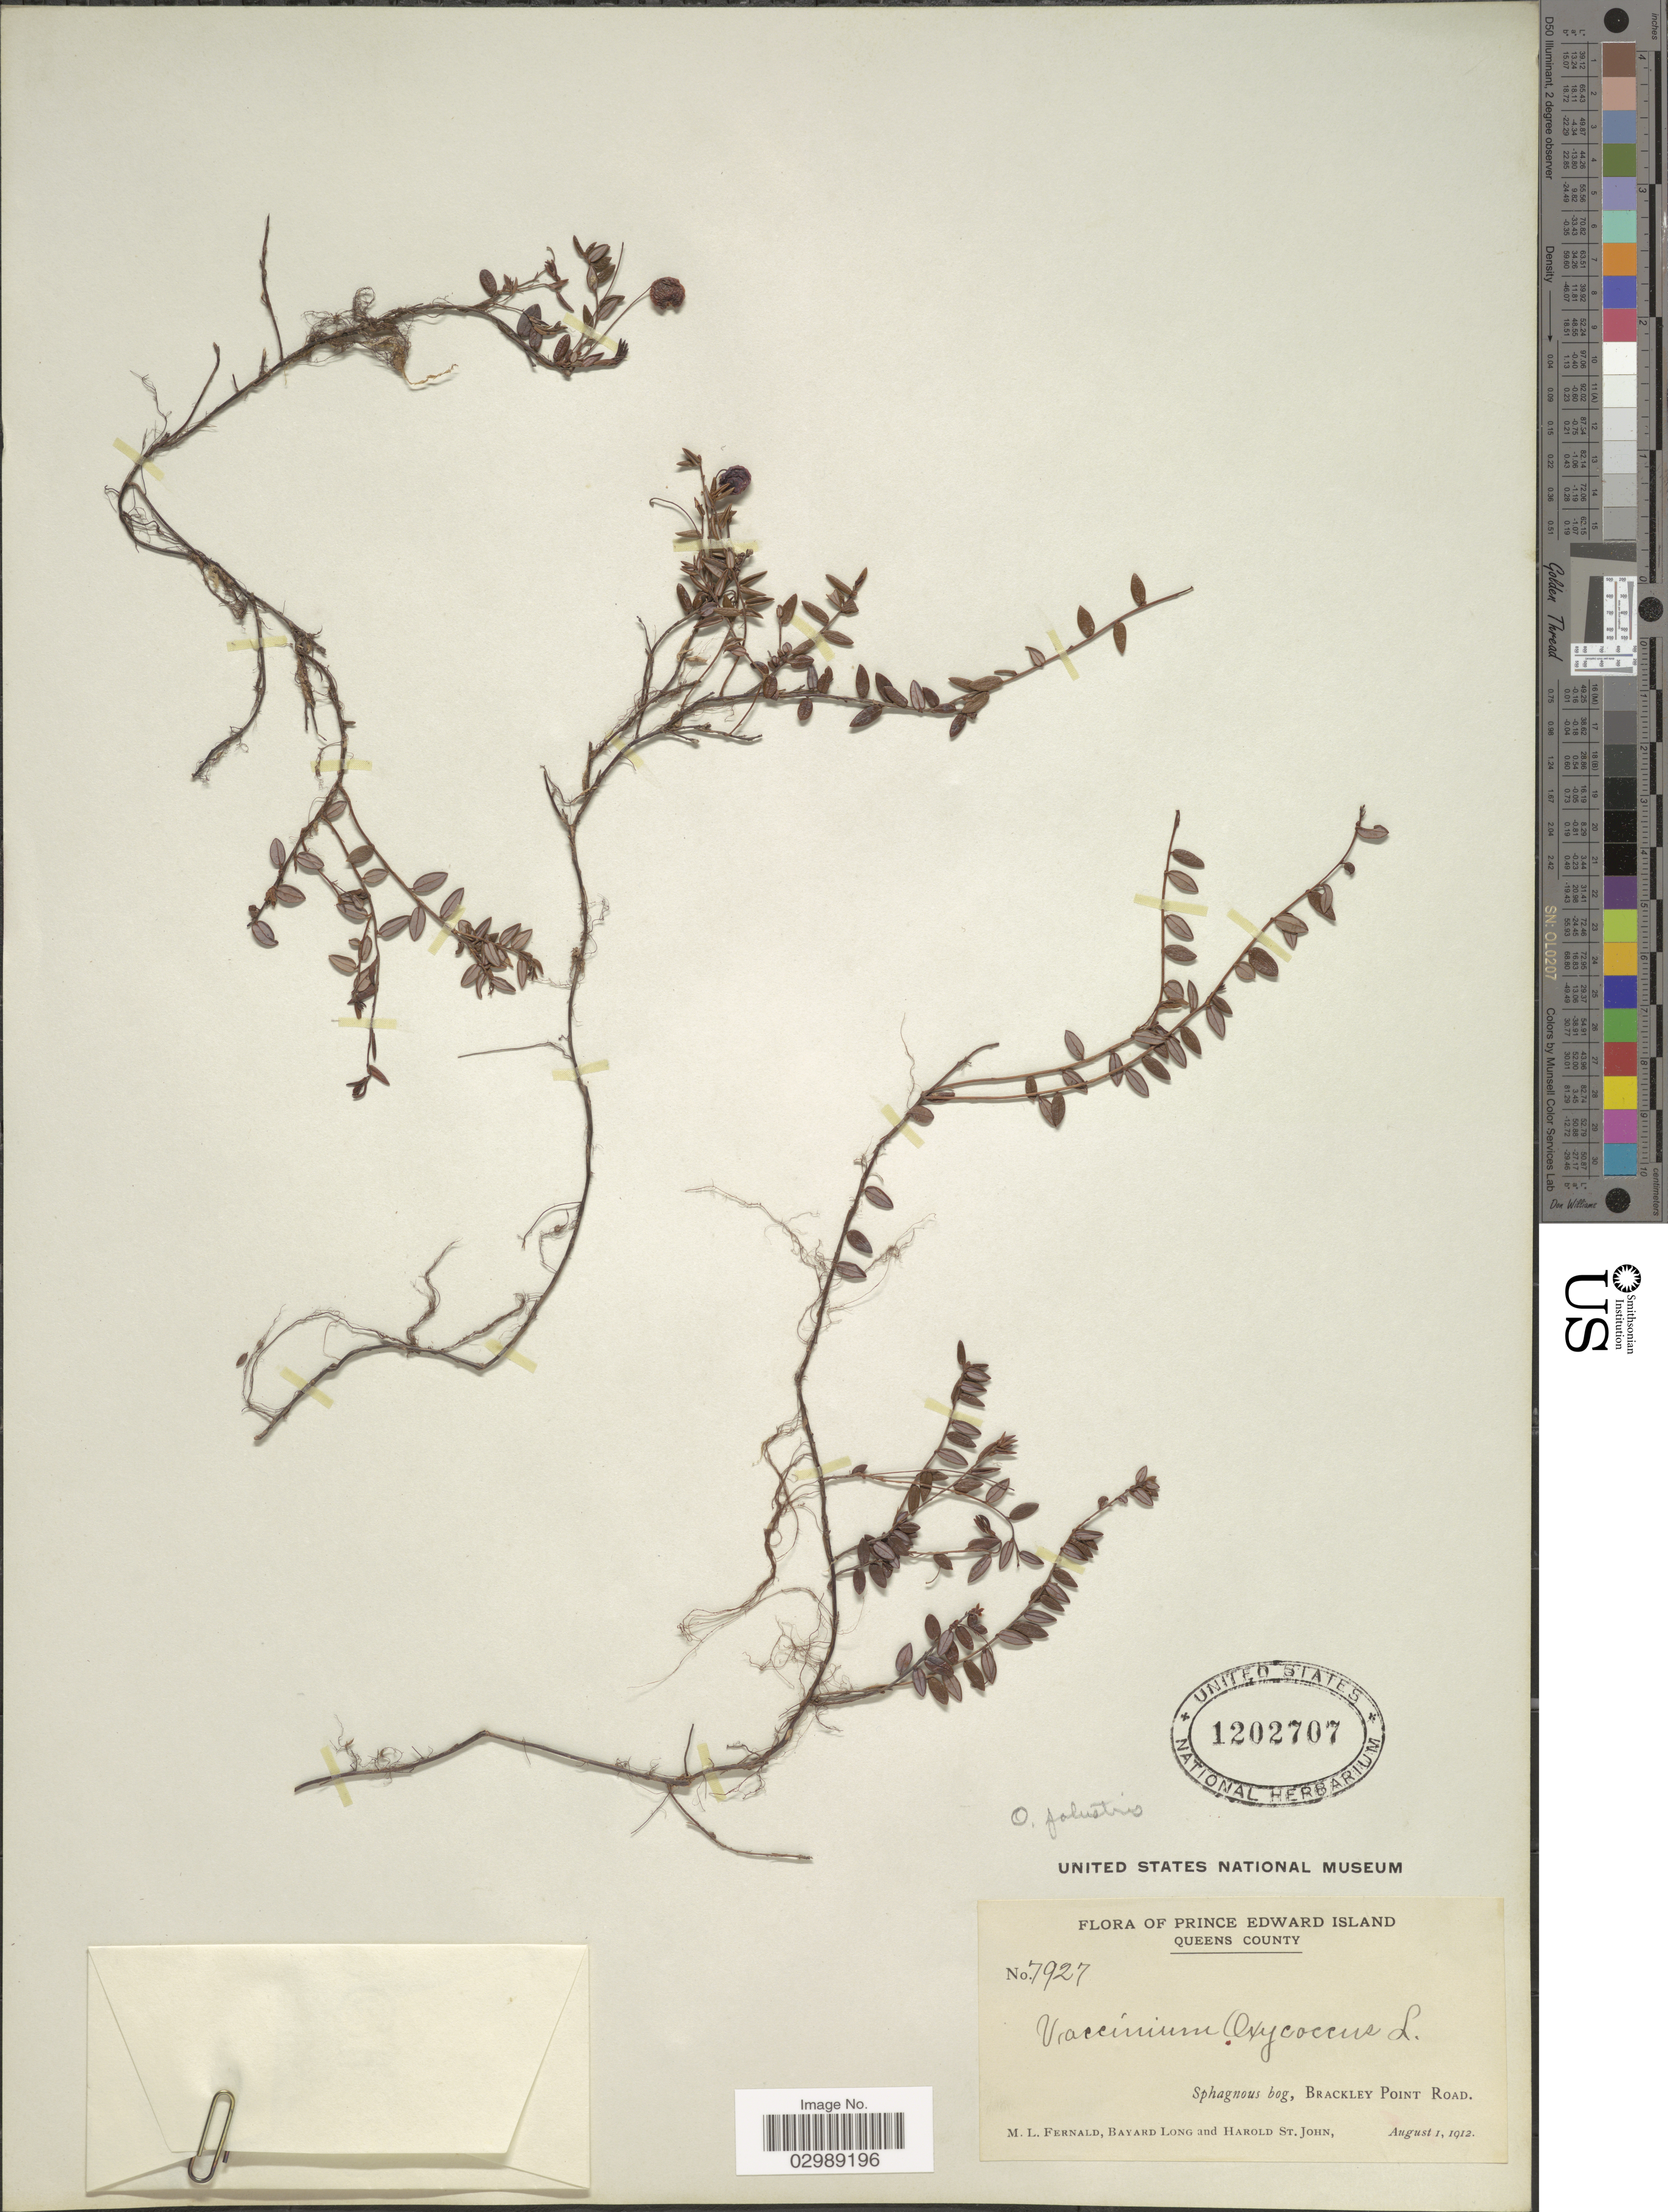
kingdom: Plantae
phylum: Tracheophyta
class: Magnoliopsida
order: Ericales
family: Ericaceae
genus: Vaccinium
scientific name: Vaccinium oxycoccos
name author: L.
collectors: M. L. Fernald, B. Long & H. St. John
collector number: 7927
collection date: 1912-08-01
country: Canada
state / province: Prince Edward Island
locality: Queens County. Sphagnous bog, Brackley Point Road.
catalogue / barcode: US 1202707